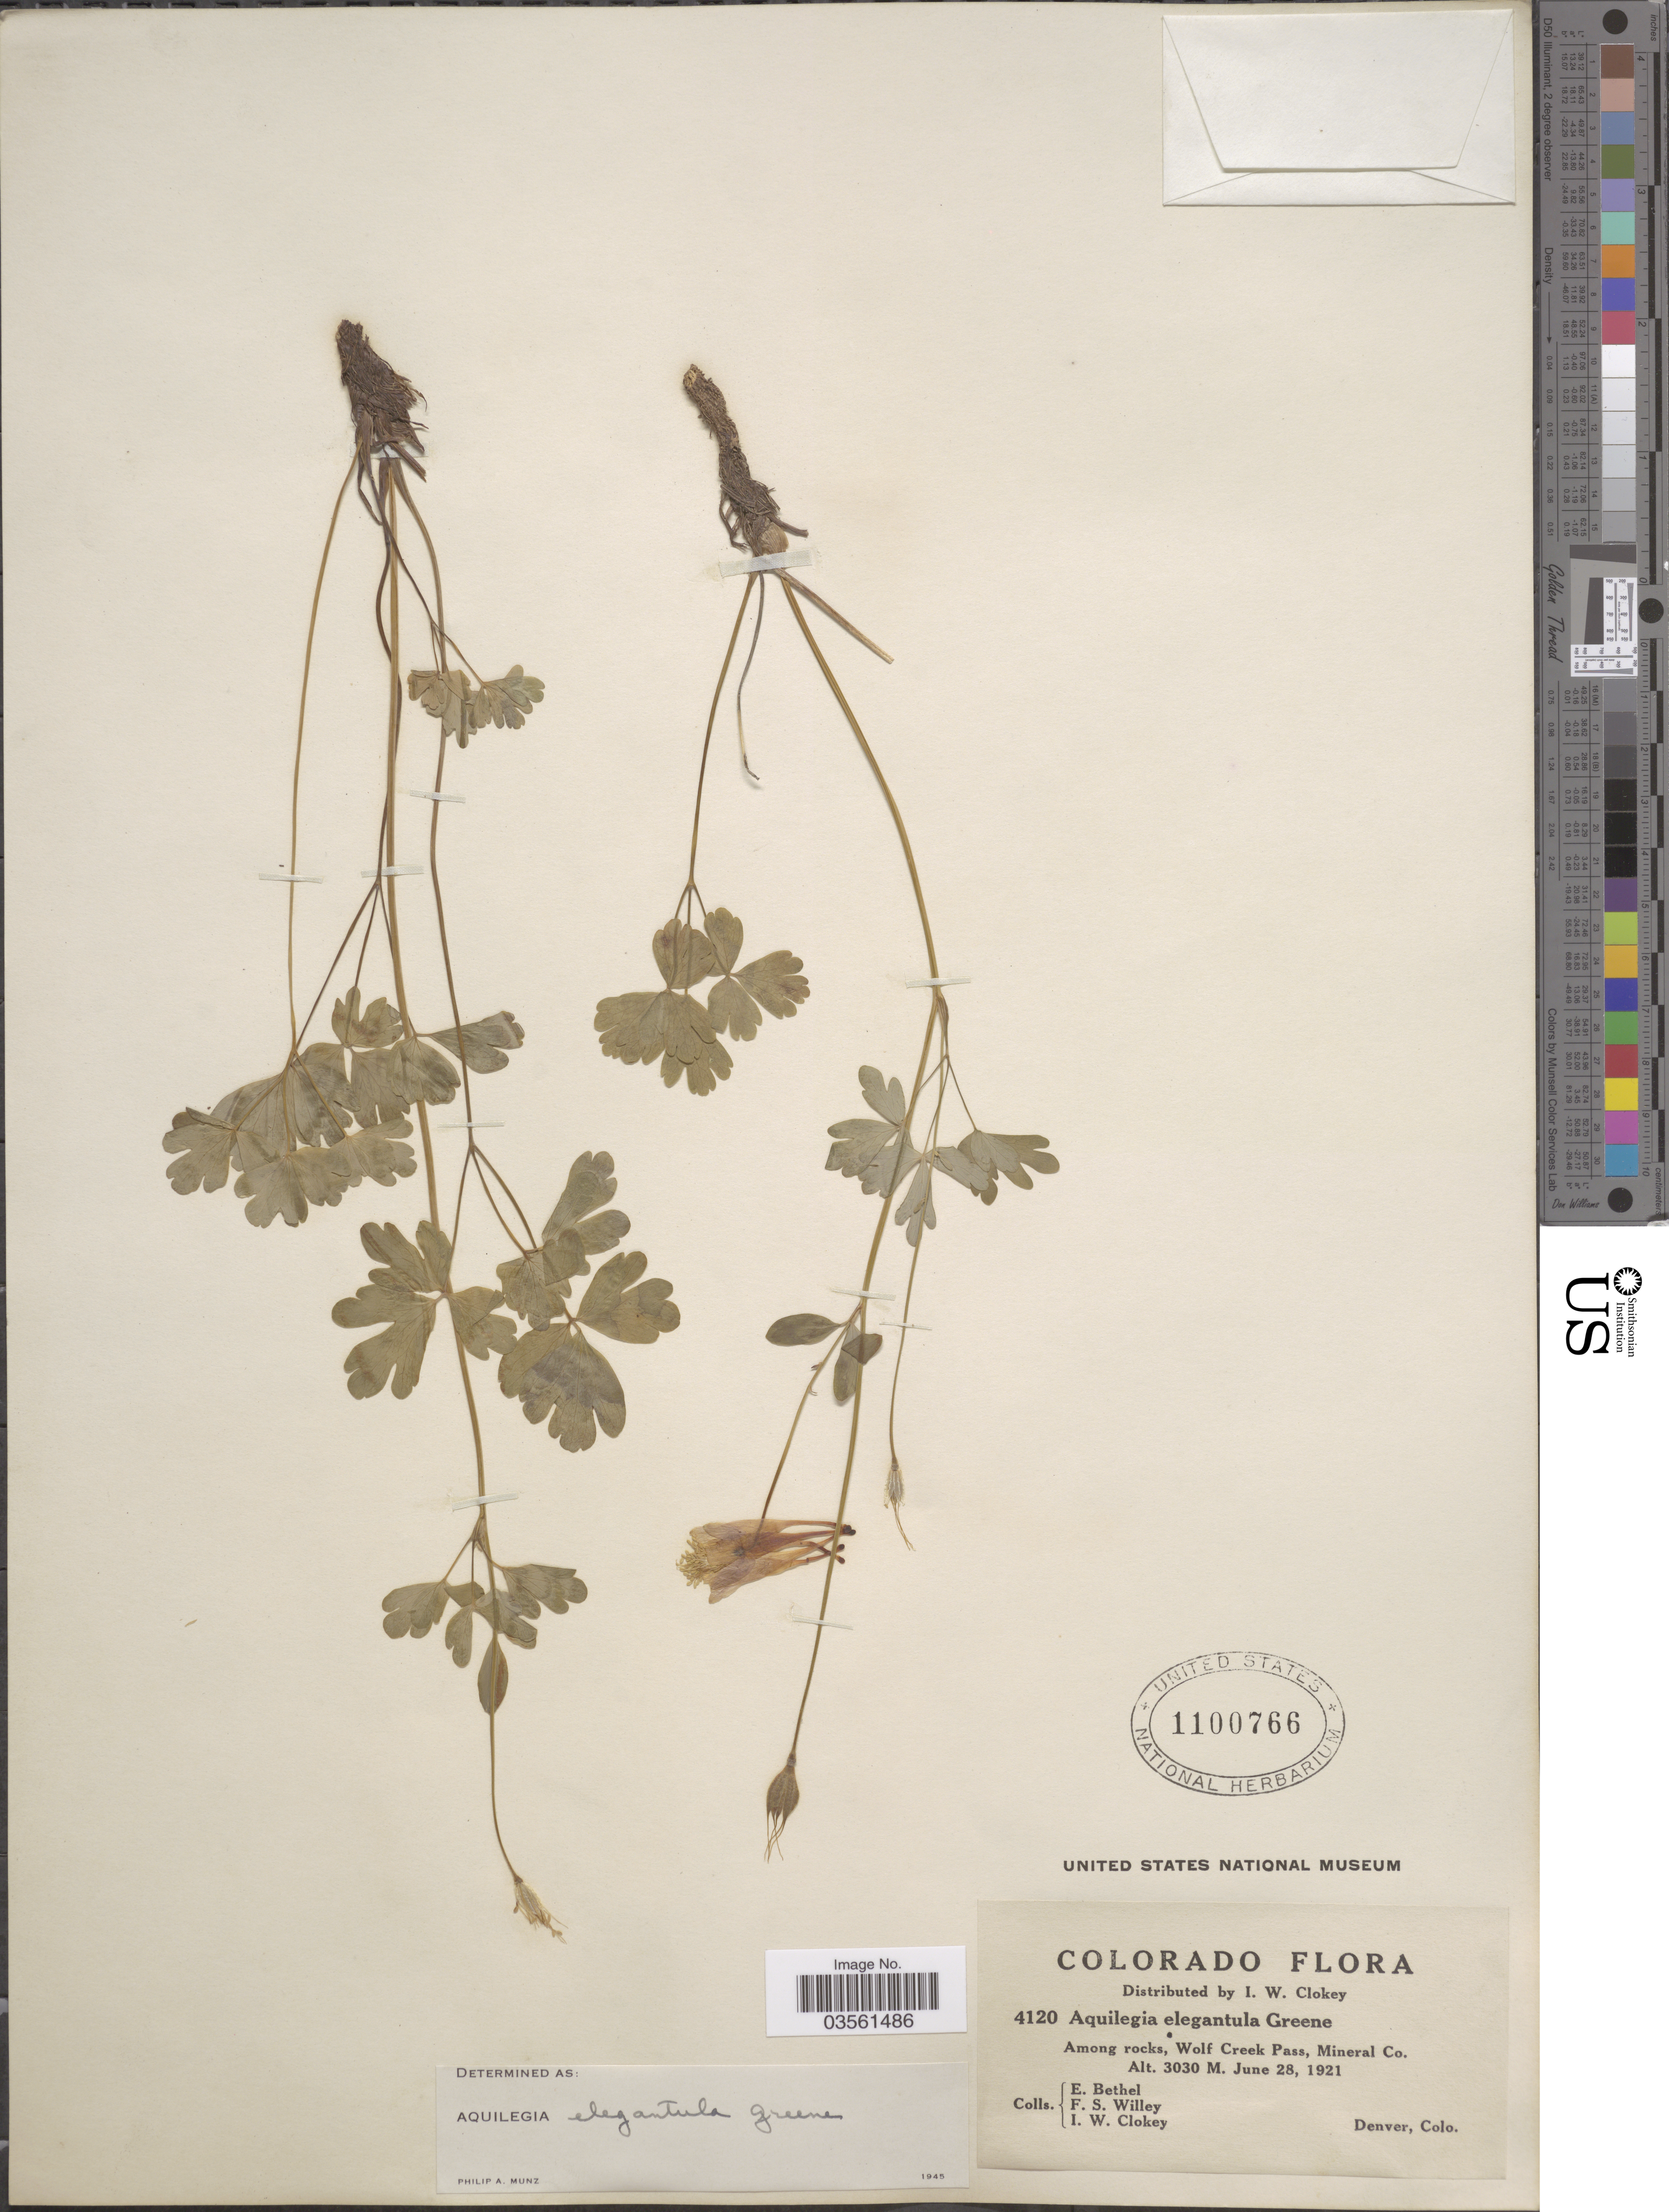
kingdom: Plantae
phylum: Tracheophyta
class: Magnoliopsida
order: Ranunculales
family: Ranunculaceae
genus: Aquilegia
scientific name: Aquilegia elegantula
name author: Greene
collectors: E. Bethel, F. Willey & I. W. Clokey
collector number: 4120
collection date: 1921-06-28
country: United States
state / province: Colorado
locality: Among rocks, Wolf Creek Pass, Mineral Co.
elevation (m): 3030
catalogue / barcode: US 1100766